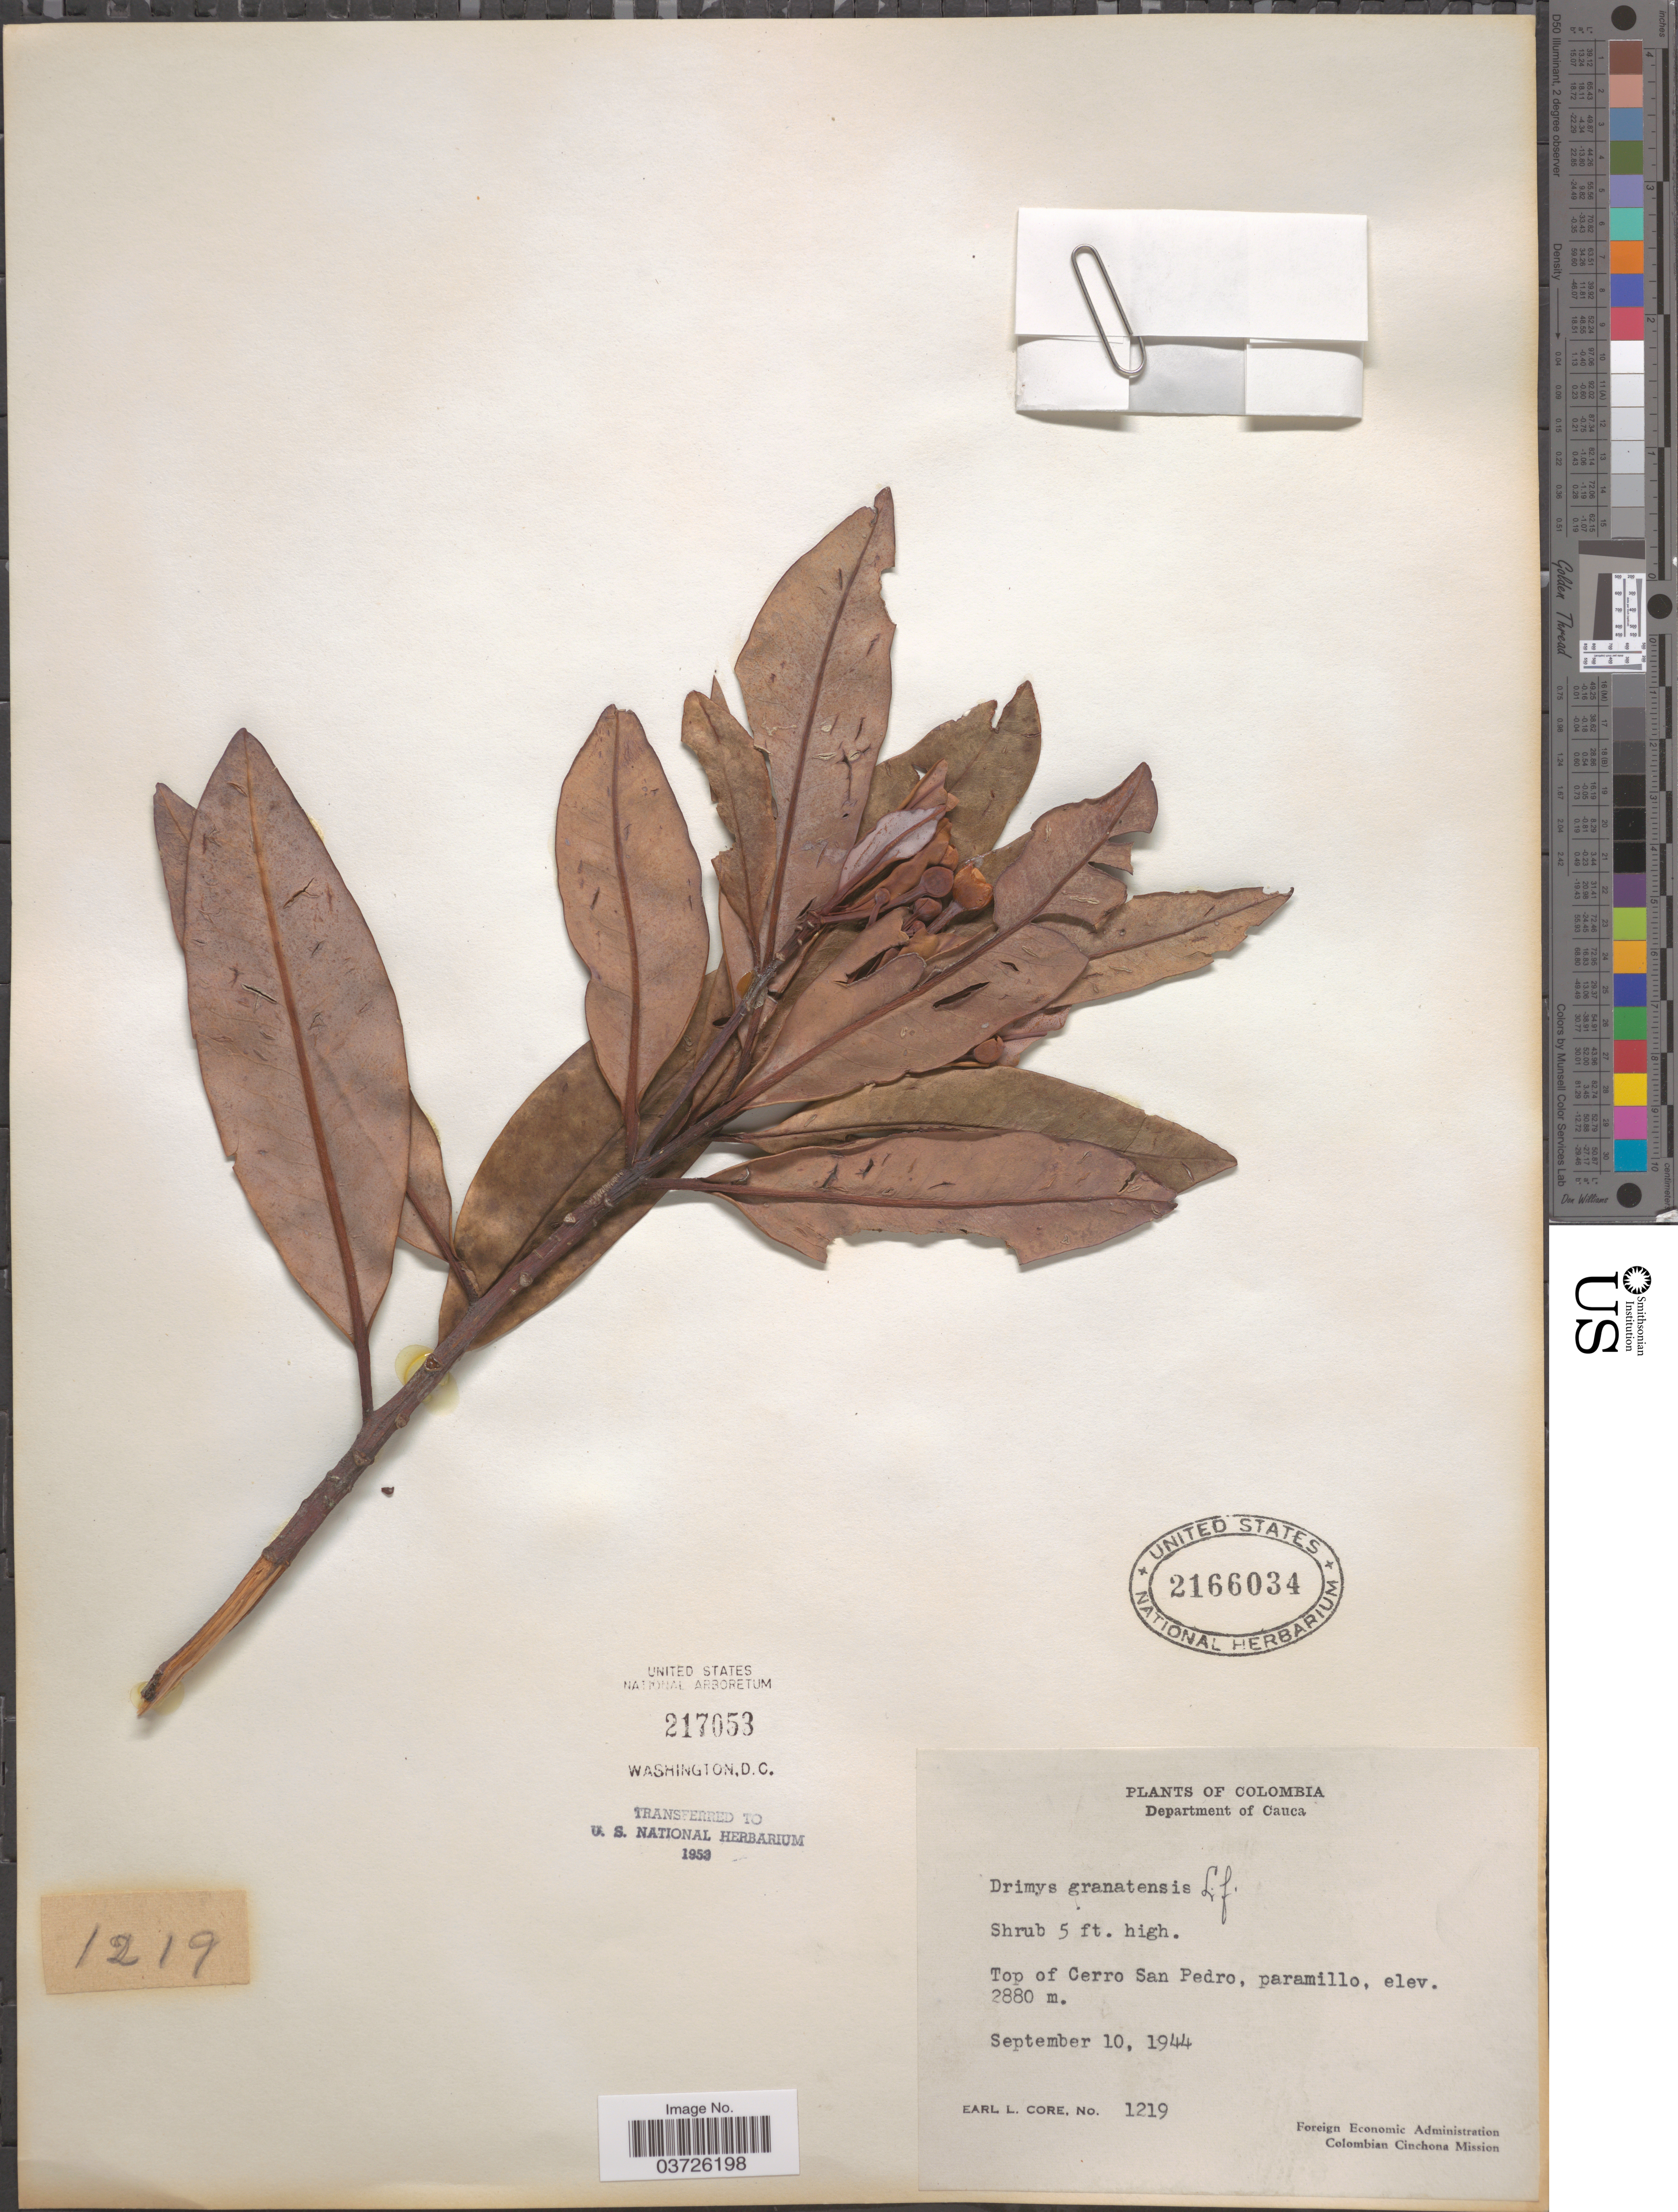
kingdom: Plantae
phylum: Tracheophyta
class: Magnoliopsida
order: Canellales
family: Winteraceae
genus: Drimys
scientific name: Drimys granadensis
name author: L. f.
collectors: E. L. Core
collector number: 1219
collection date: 1944-09-10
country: Colombia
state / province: Cauca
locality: Department of Cauca. Top of Cerro San Pedro.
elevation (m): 2880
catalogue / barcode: US 2166034